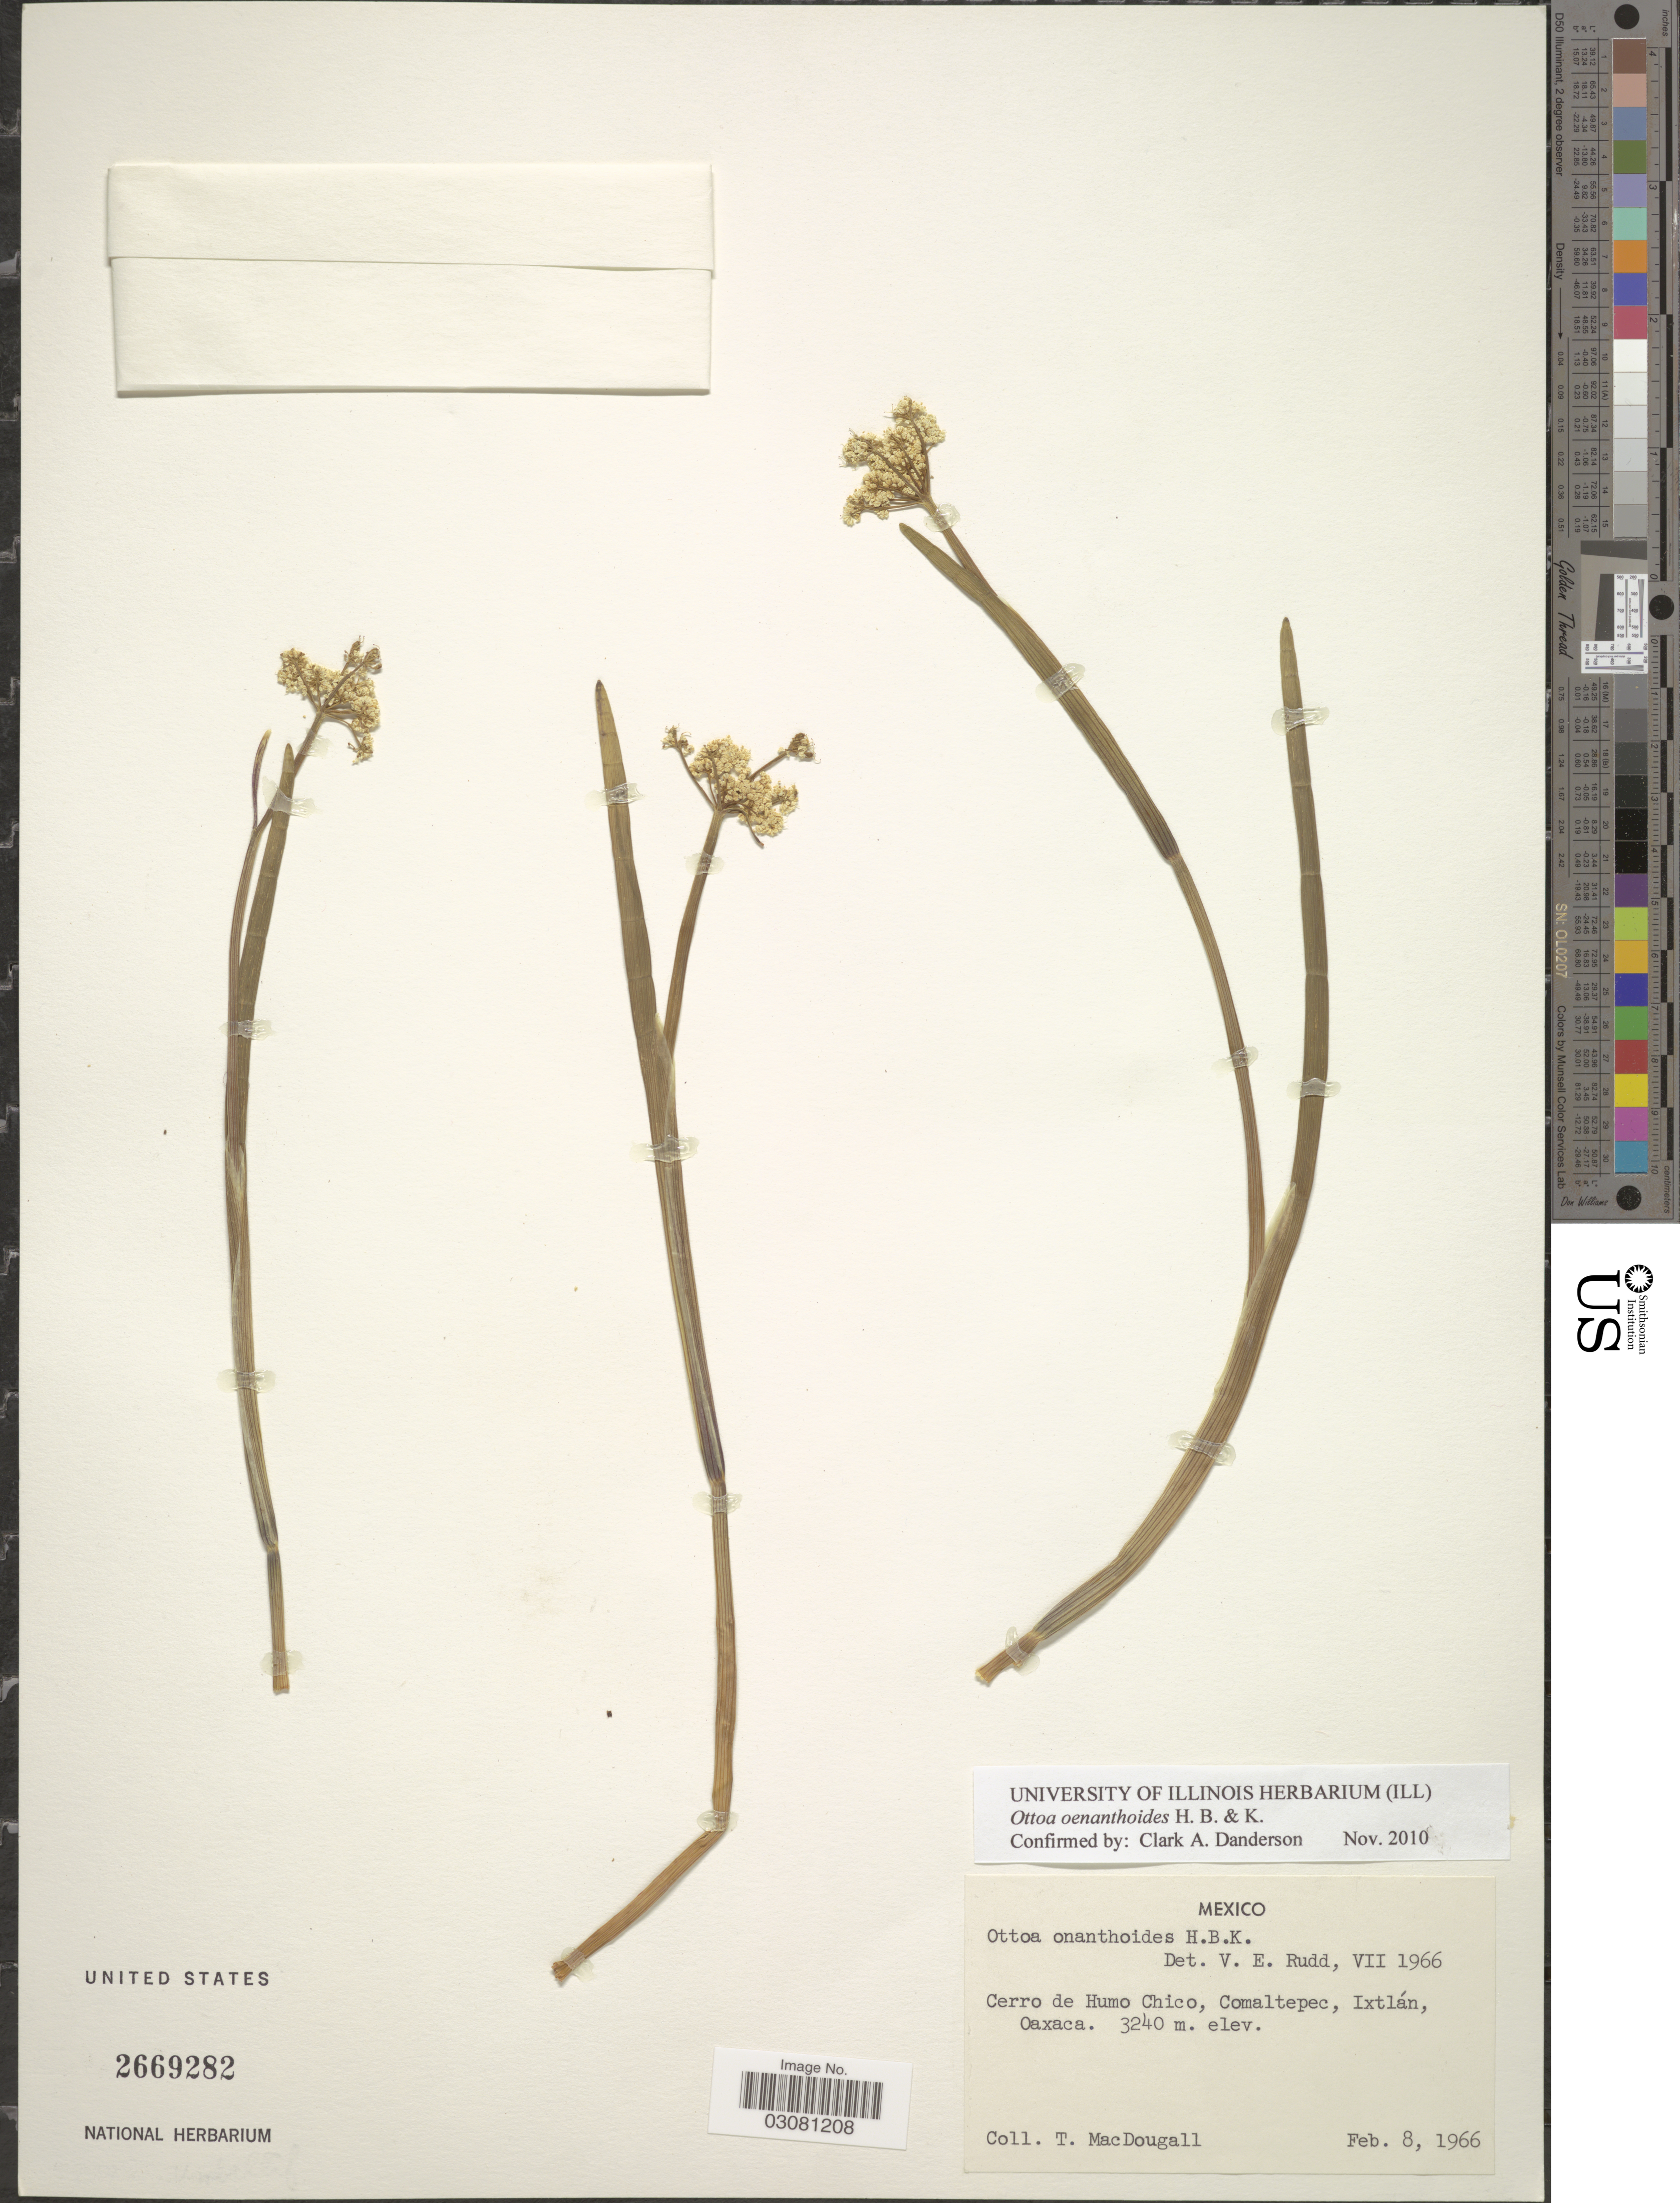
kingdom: Plantae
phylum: Tracheophyta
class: Magnoliopsida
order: Apiales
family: Apiaceae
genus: Ottoa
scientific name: Ottoa oenanthoides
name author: Kunth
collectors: T. B. MacDougall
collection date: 1966-02-08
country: Mexico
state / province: Oaxaca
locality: Cerro de Humo Chico, Comaltepec, Ixtlán.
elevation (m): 3240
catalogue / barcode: US 2669282